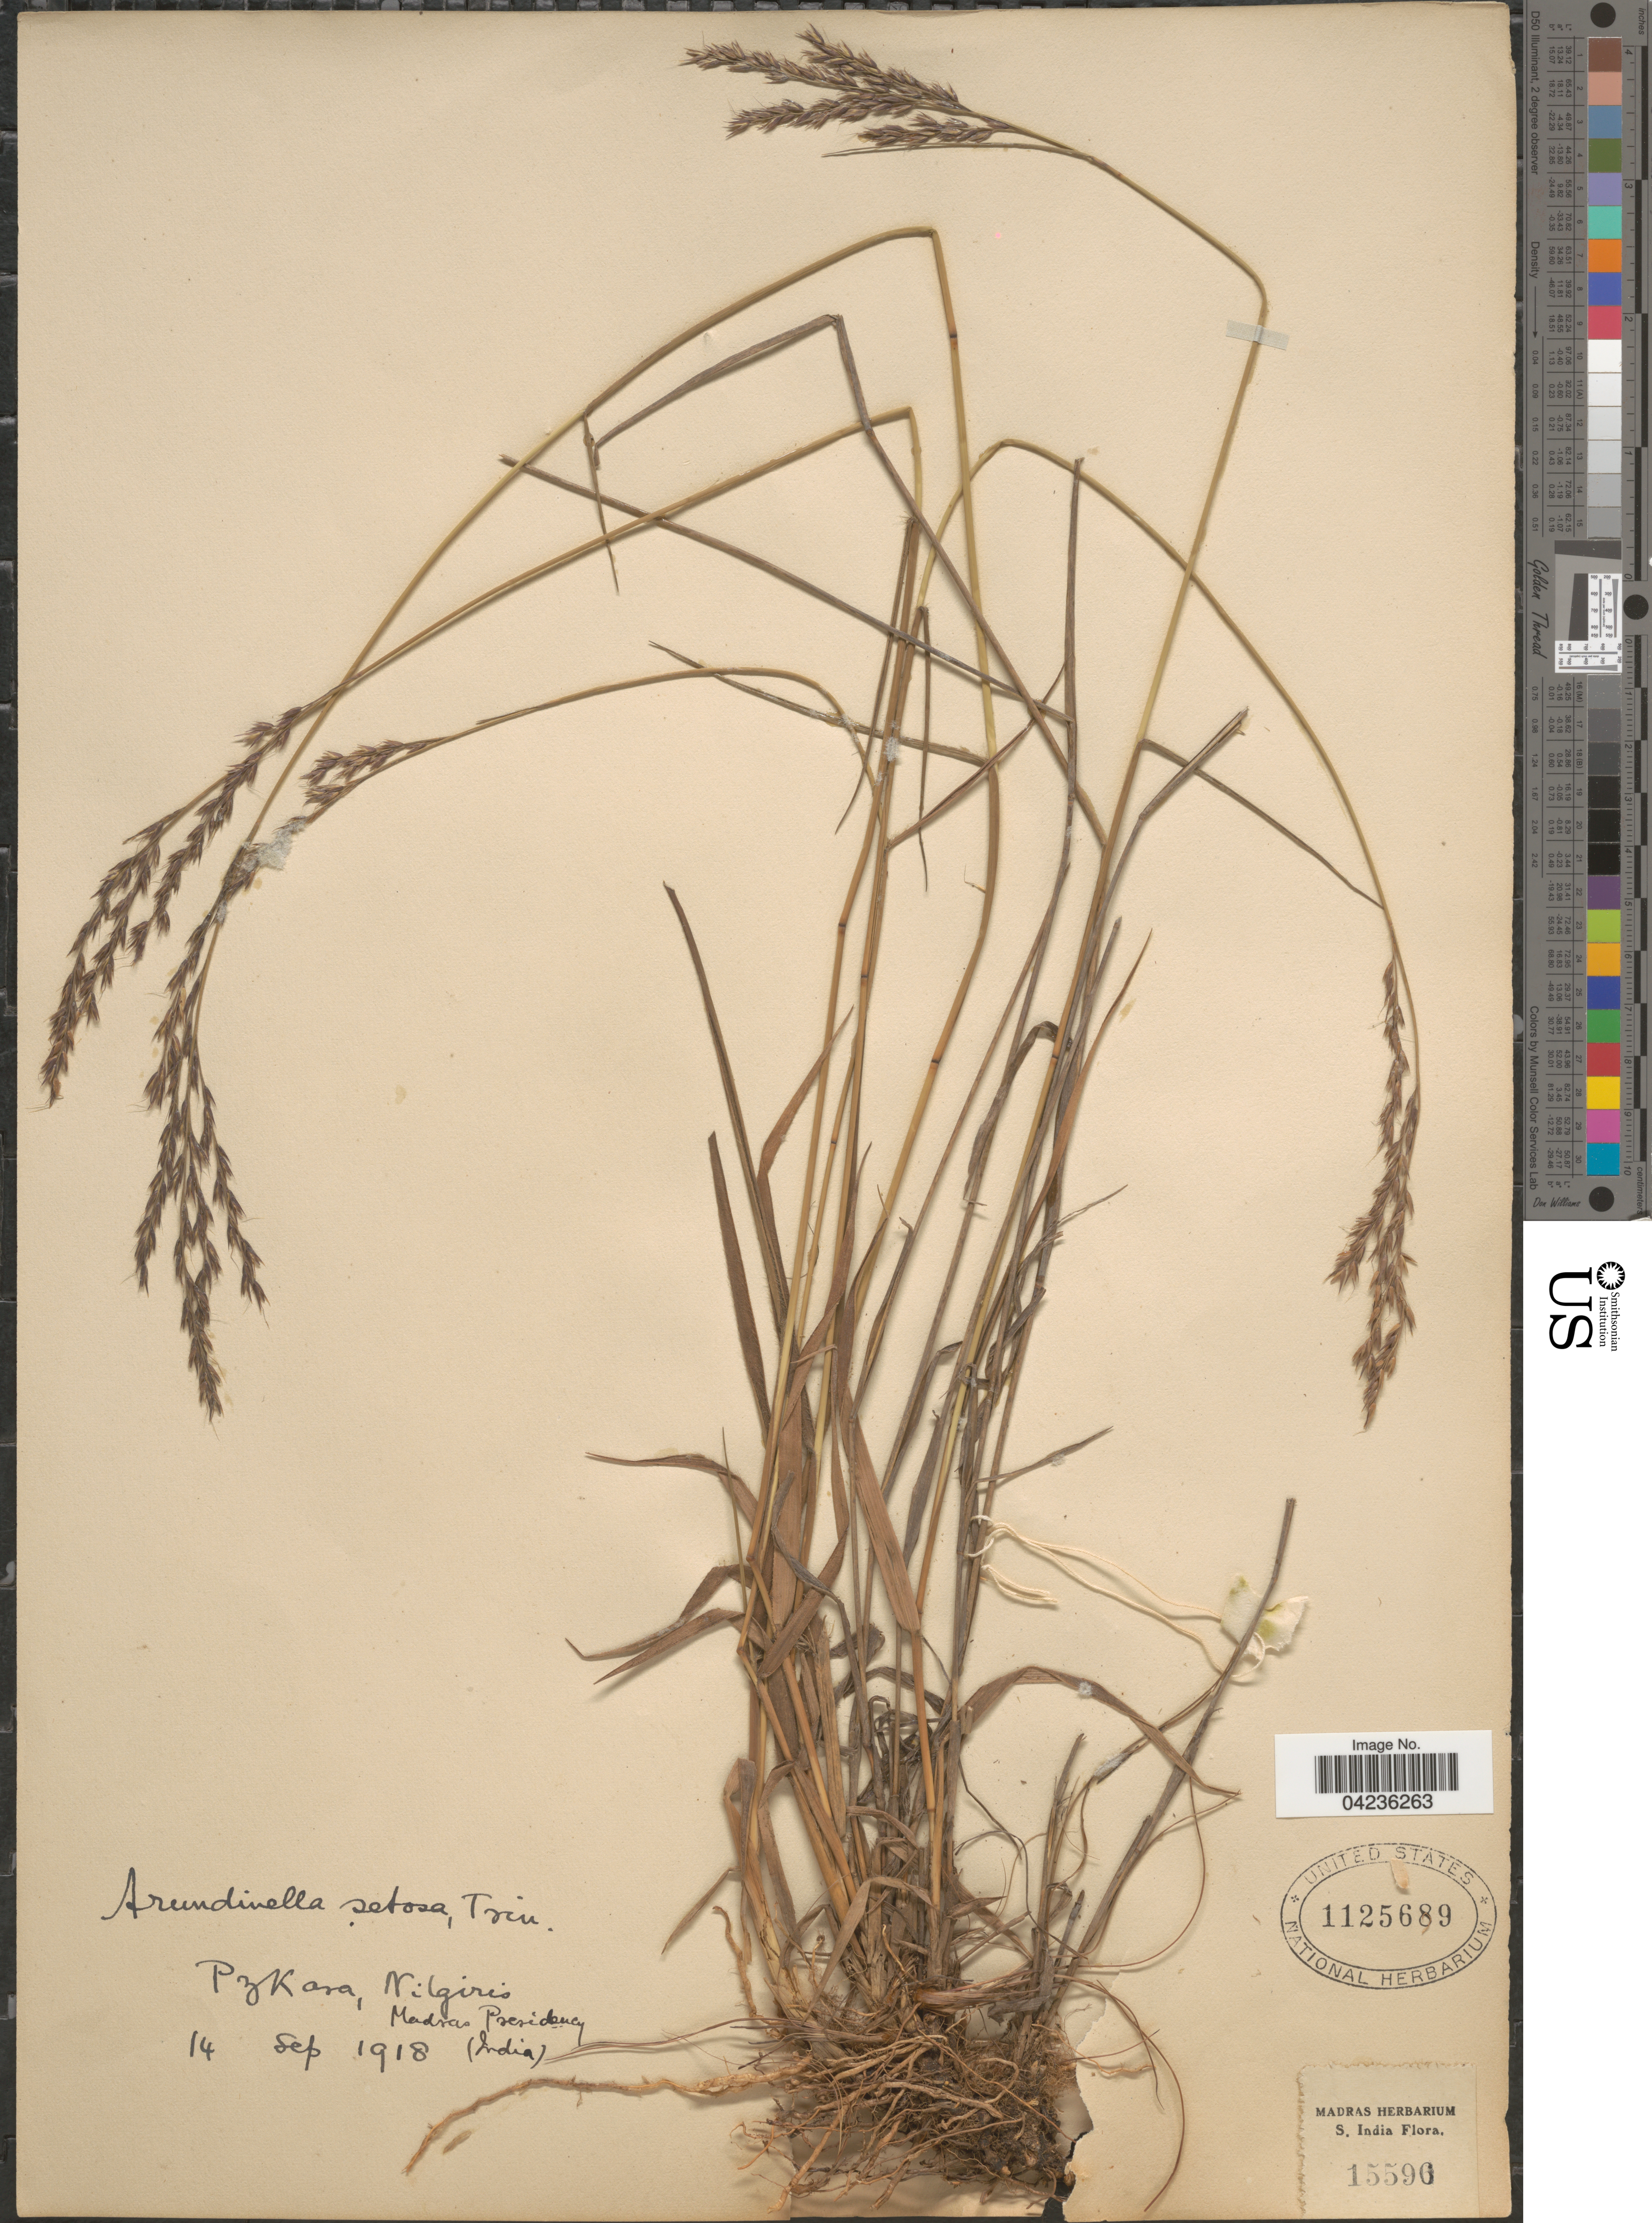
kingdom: Plantae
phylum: Tracheophyta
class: Liliopsida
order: Poales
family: Poaceae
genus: Arundinella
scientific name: Arundinella setosa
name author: Trin.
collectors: Ex herb. Madras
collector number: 15590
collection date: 1918-09-14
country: India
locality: Pzkara, Nilgiris. Madras Presidency.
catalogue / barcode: US 1125689